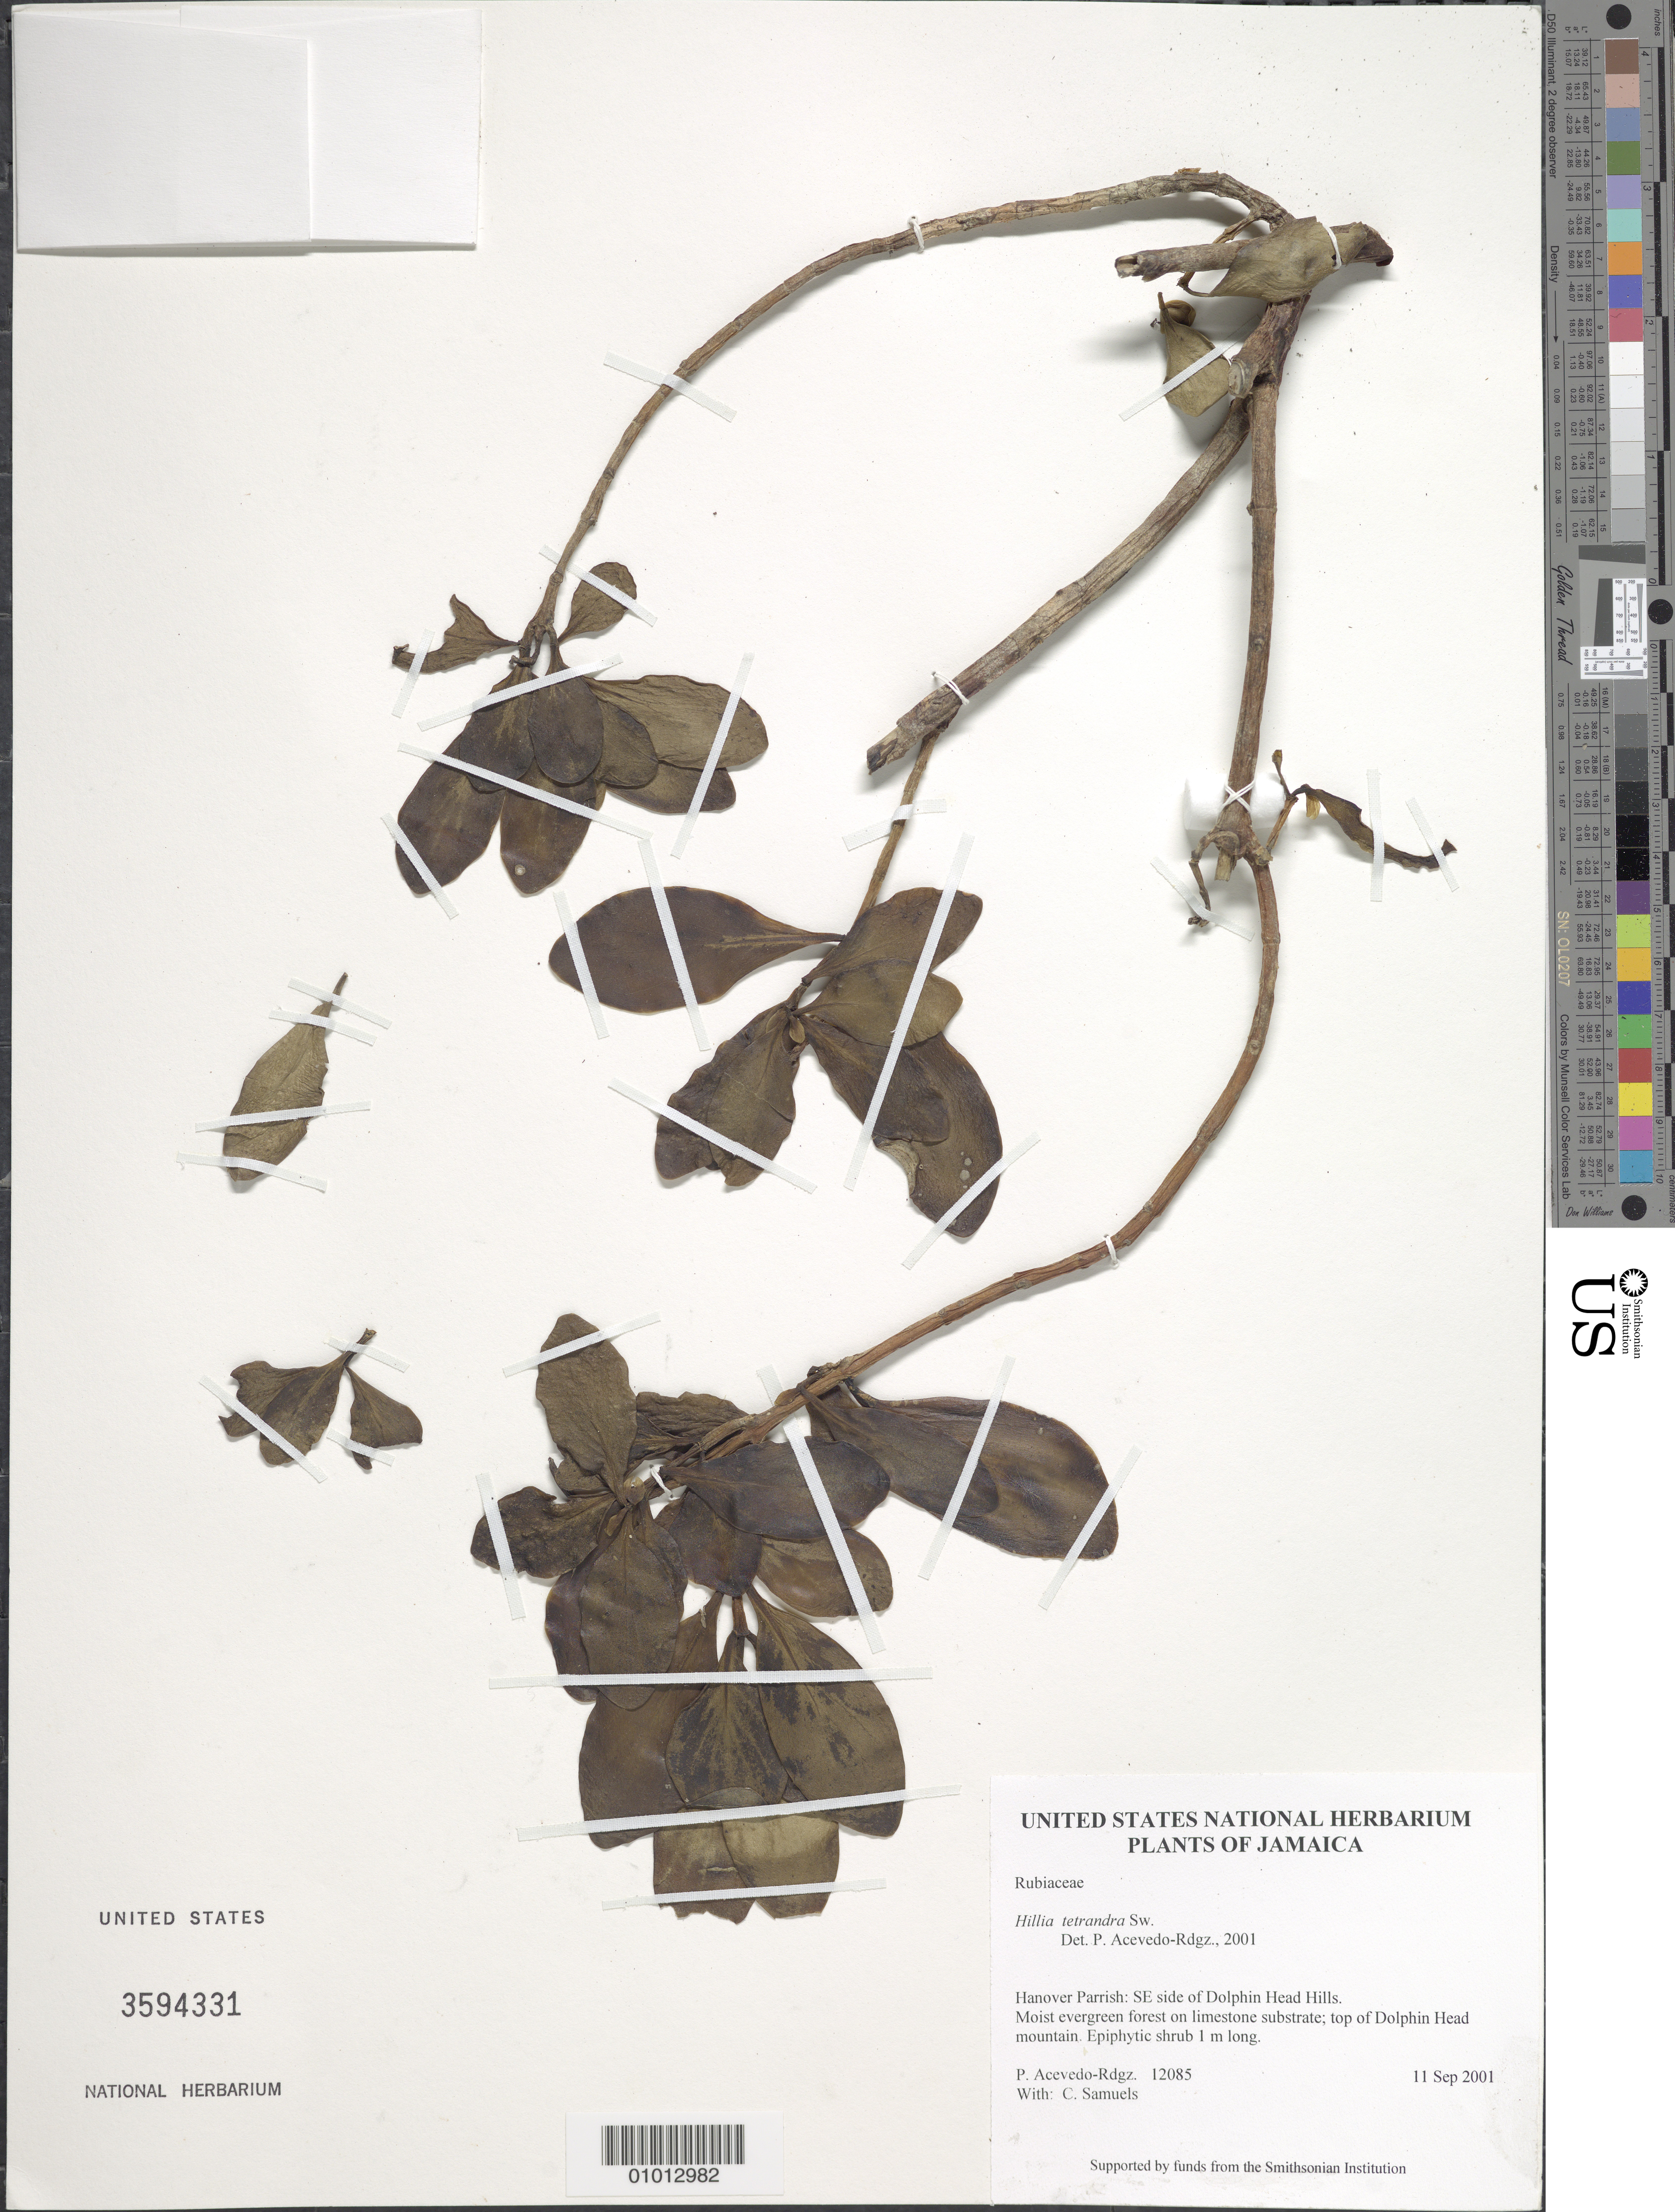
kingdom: Plantae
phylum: Tracheophyta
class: Magnoliopsida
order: Gentianales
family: Rubiaceae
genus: Hillia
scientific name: Hillia tetrandra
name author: Sw.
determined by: Acevedo-Rodríguez, P., (BOT), Smithsonian Institution - National Museum of Natural History (UNITED STATES)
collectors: P. Acevedo-Rodr. & C. Samuels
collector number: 12085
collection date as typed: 11 Sep 2001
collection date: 2001-09-11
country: Jamaica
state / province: Hanover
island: Jamaica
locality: Hanover Parrish: SE side of Dolphin Head Hills.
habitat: Moist evergreen forest on limestone substrate; top of Dolphin Head mountain.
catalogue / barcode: US 3594331